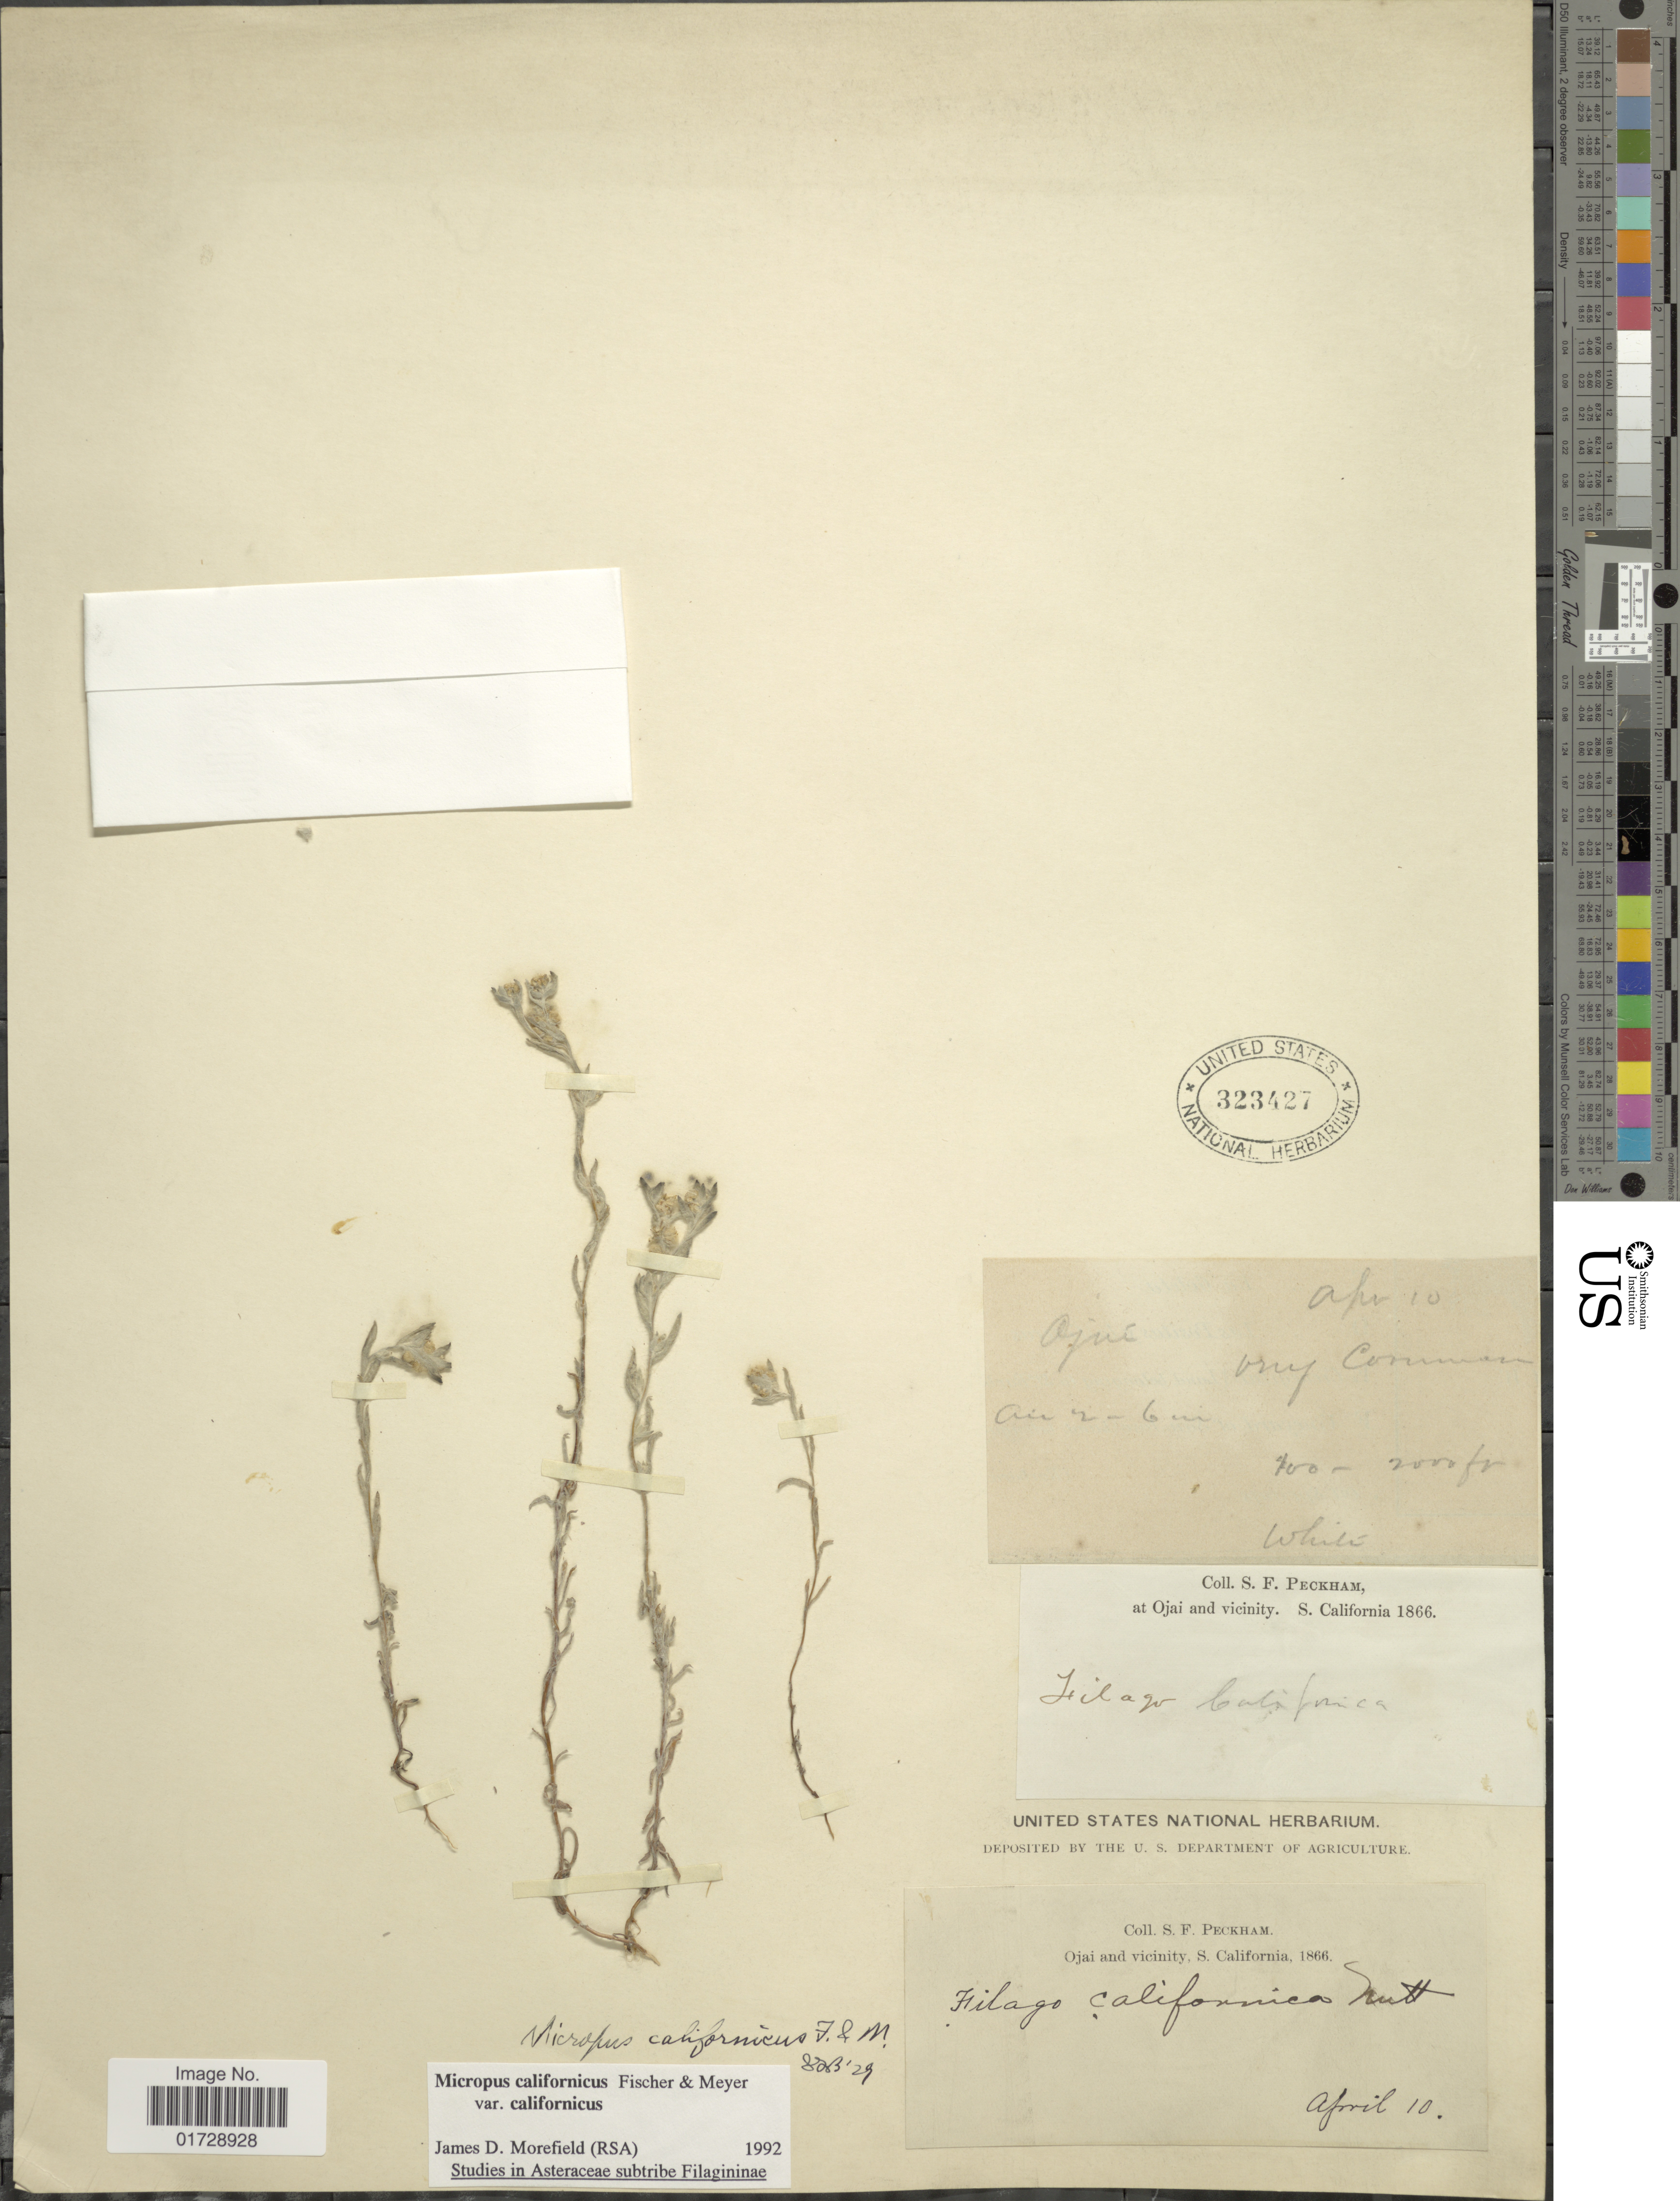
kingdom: Plantae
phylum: Tracheophyta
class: Magnoliopsida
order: Asterales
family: Asteraceae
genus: Micropus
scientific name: Micropus californicus var. californicus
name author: Fisch. & C.A. Mey.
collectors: S. Peckham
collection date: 1866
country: United States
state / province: California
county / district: Ventura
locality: Ojai and vicinity, S. California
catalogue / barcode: US 323427